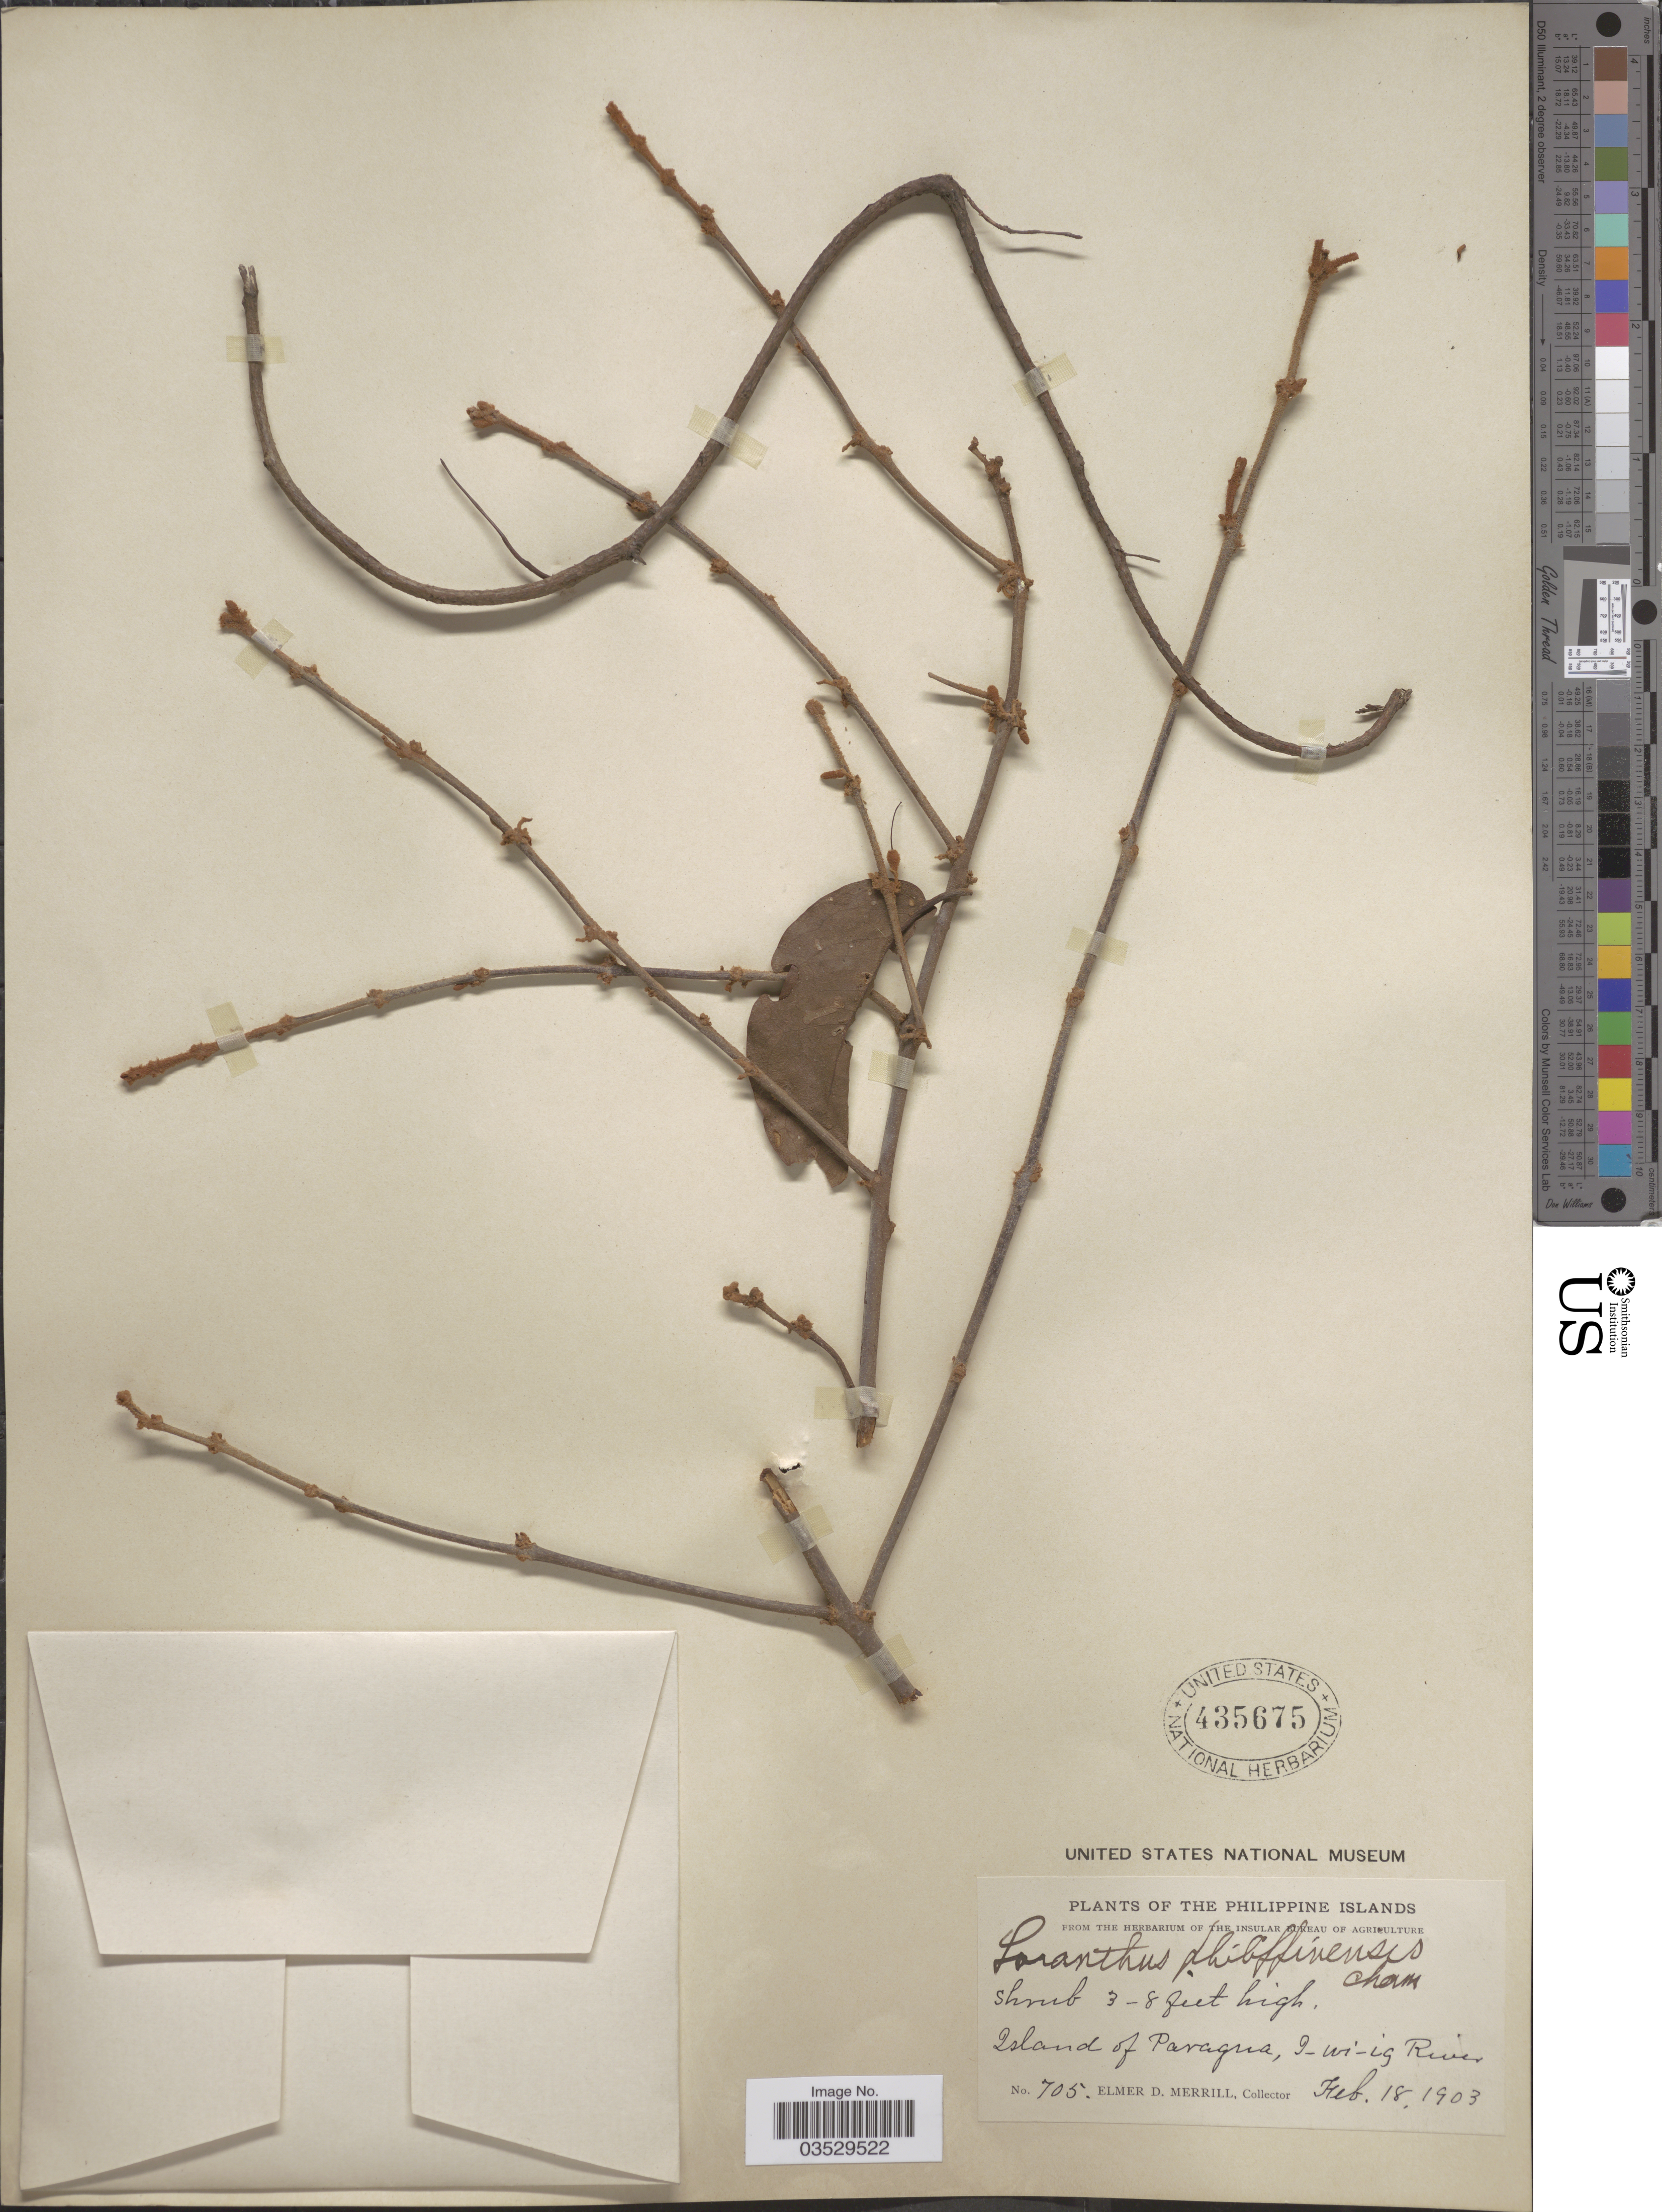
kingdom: Plantae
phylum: Tracheophyta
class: Magnoliopsida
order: Santalales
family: Loranthaceae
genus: Scurrula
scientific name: Scurrula atropurpurea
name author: (Blume) Danser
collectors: E. D. Merrill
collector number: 705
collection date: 1903-02-18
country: Philippines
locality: Island of Paragua, I-wi-ig River.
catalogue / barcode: US 435675